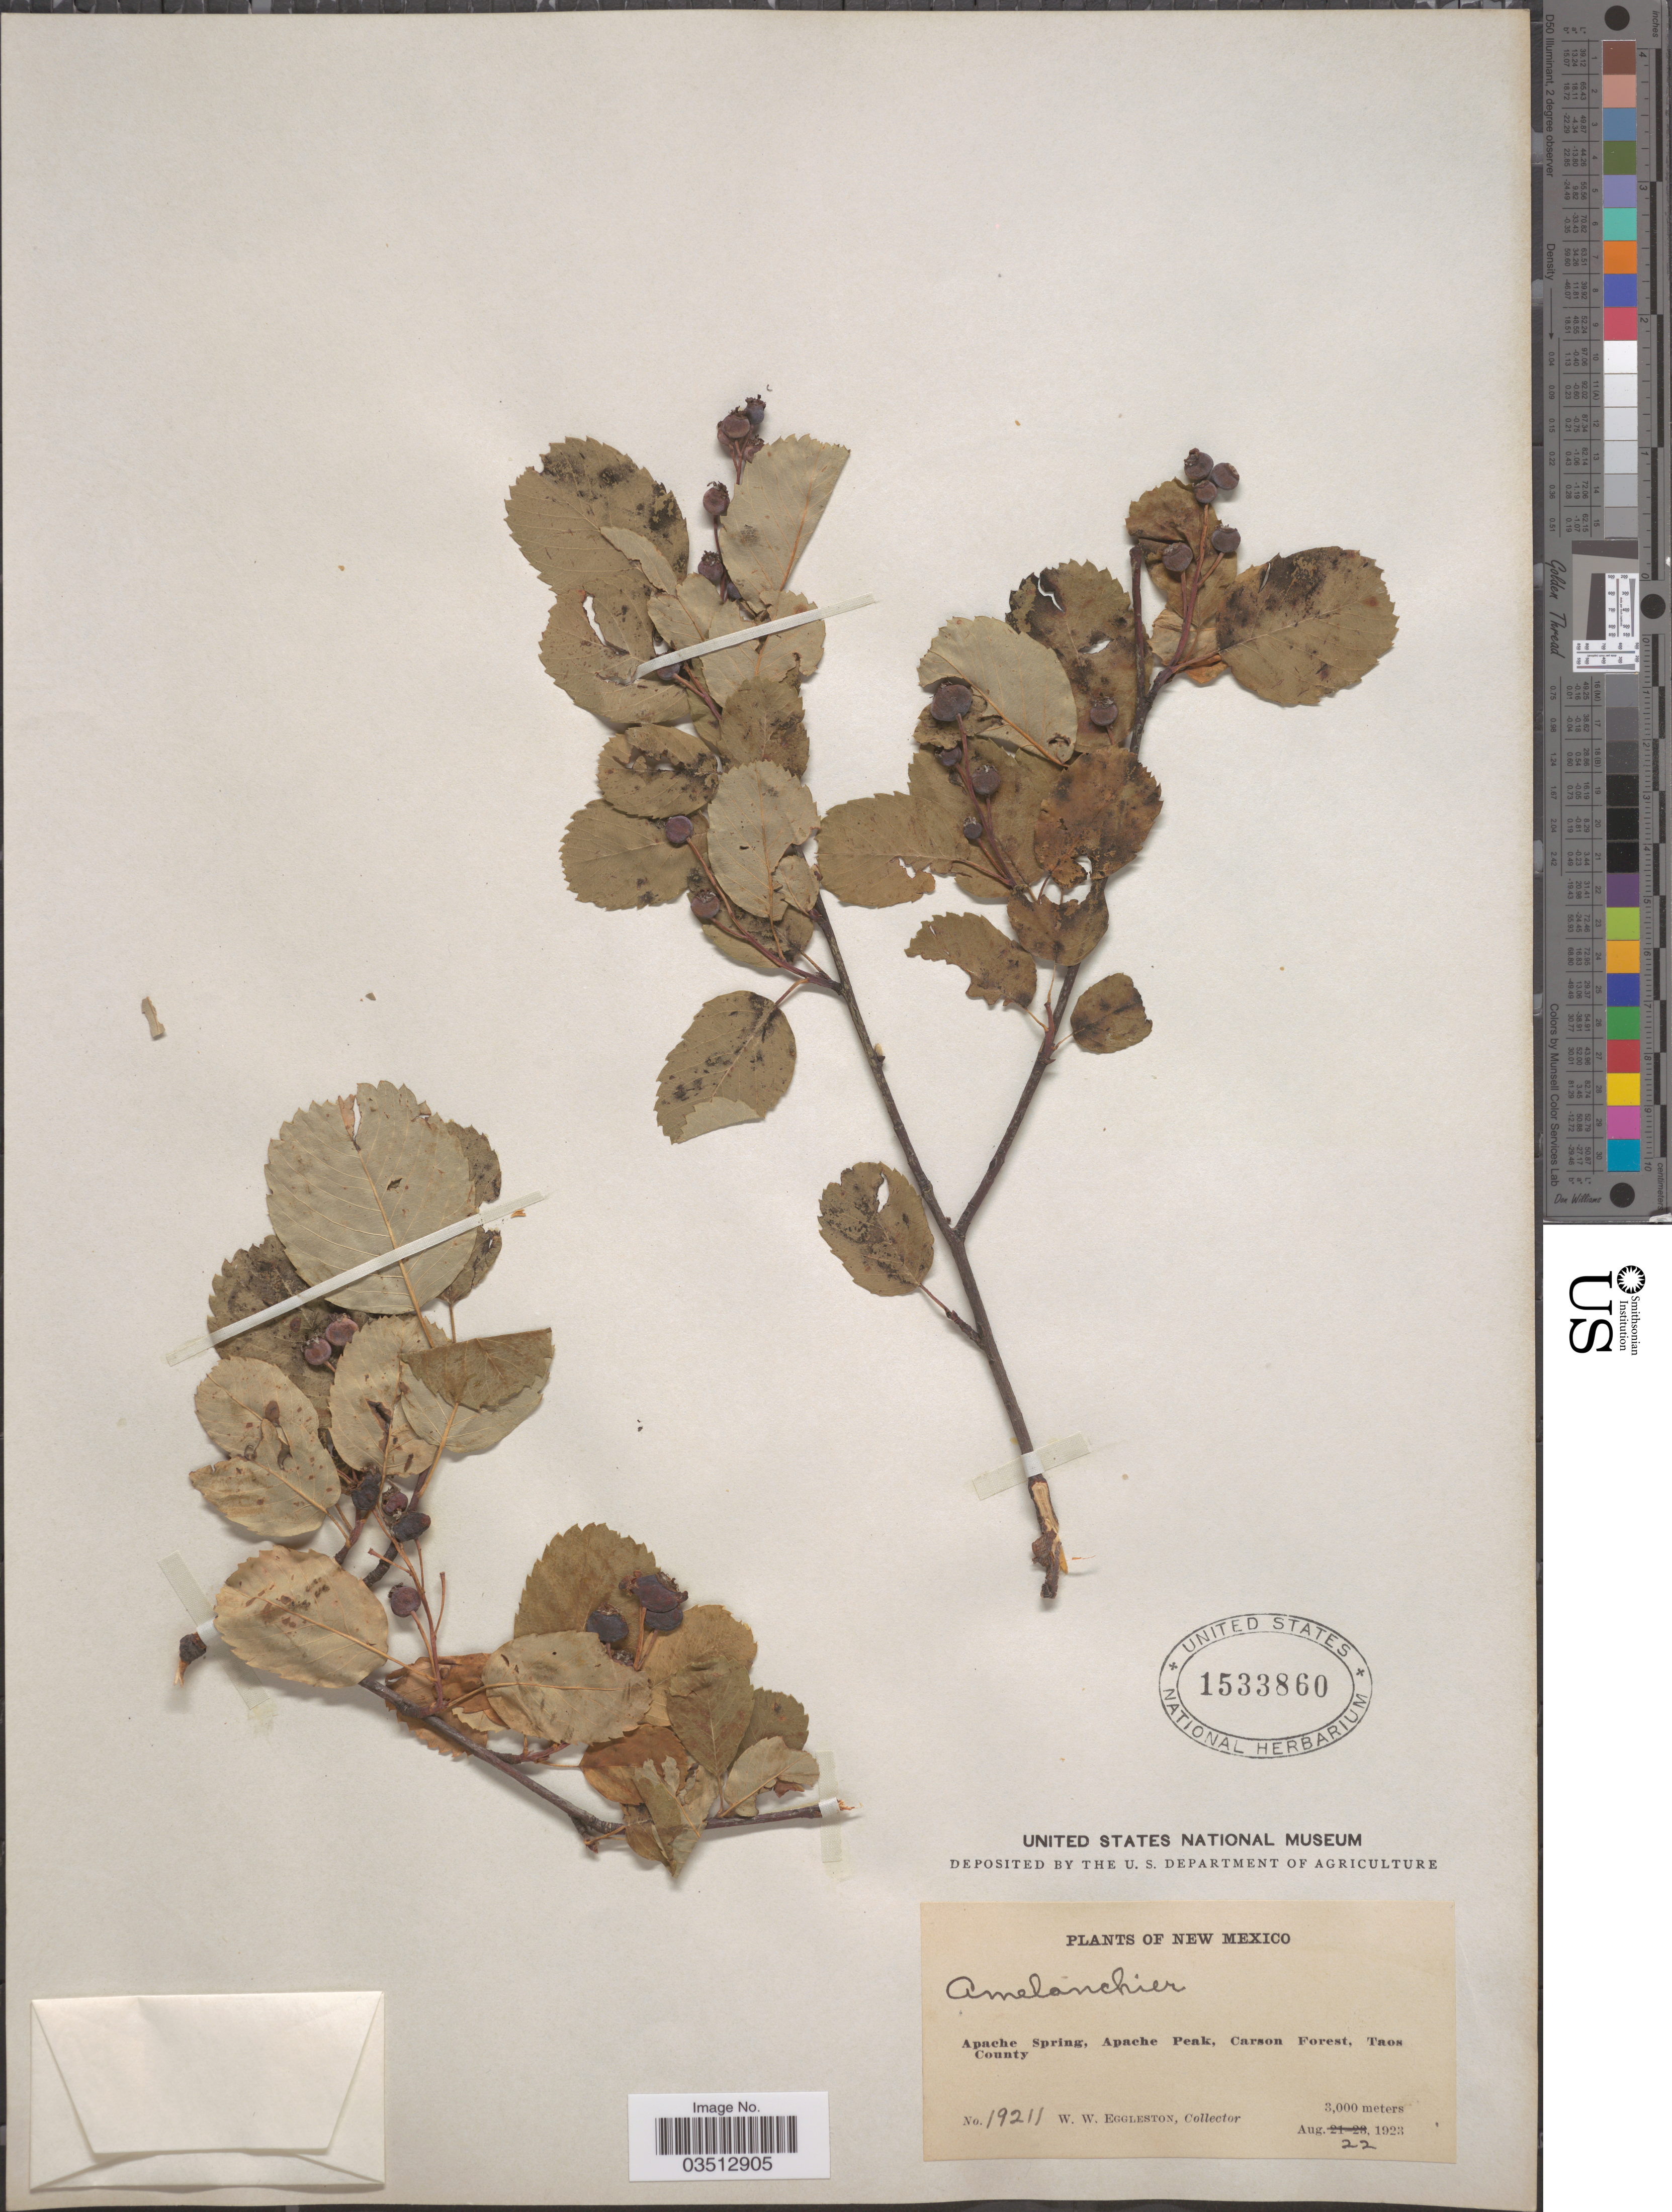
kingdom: Plantae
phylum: Tracheophyta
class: Magnoliopsida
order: Rosales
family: Rosaceae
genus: Amelanchier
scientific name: Amelanchier sp.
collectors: W. W. Eggleston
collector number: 19211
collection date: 1923-08-22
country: United States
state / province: New Mexico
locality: Apache Spring, Apache Peak, Carson Forest, Taos County.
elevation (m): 3000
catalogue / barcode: US 1533860